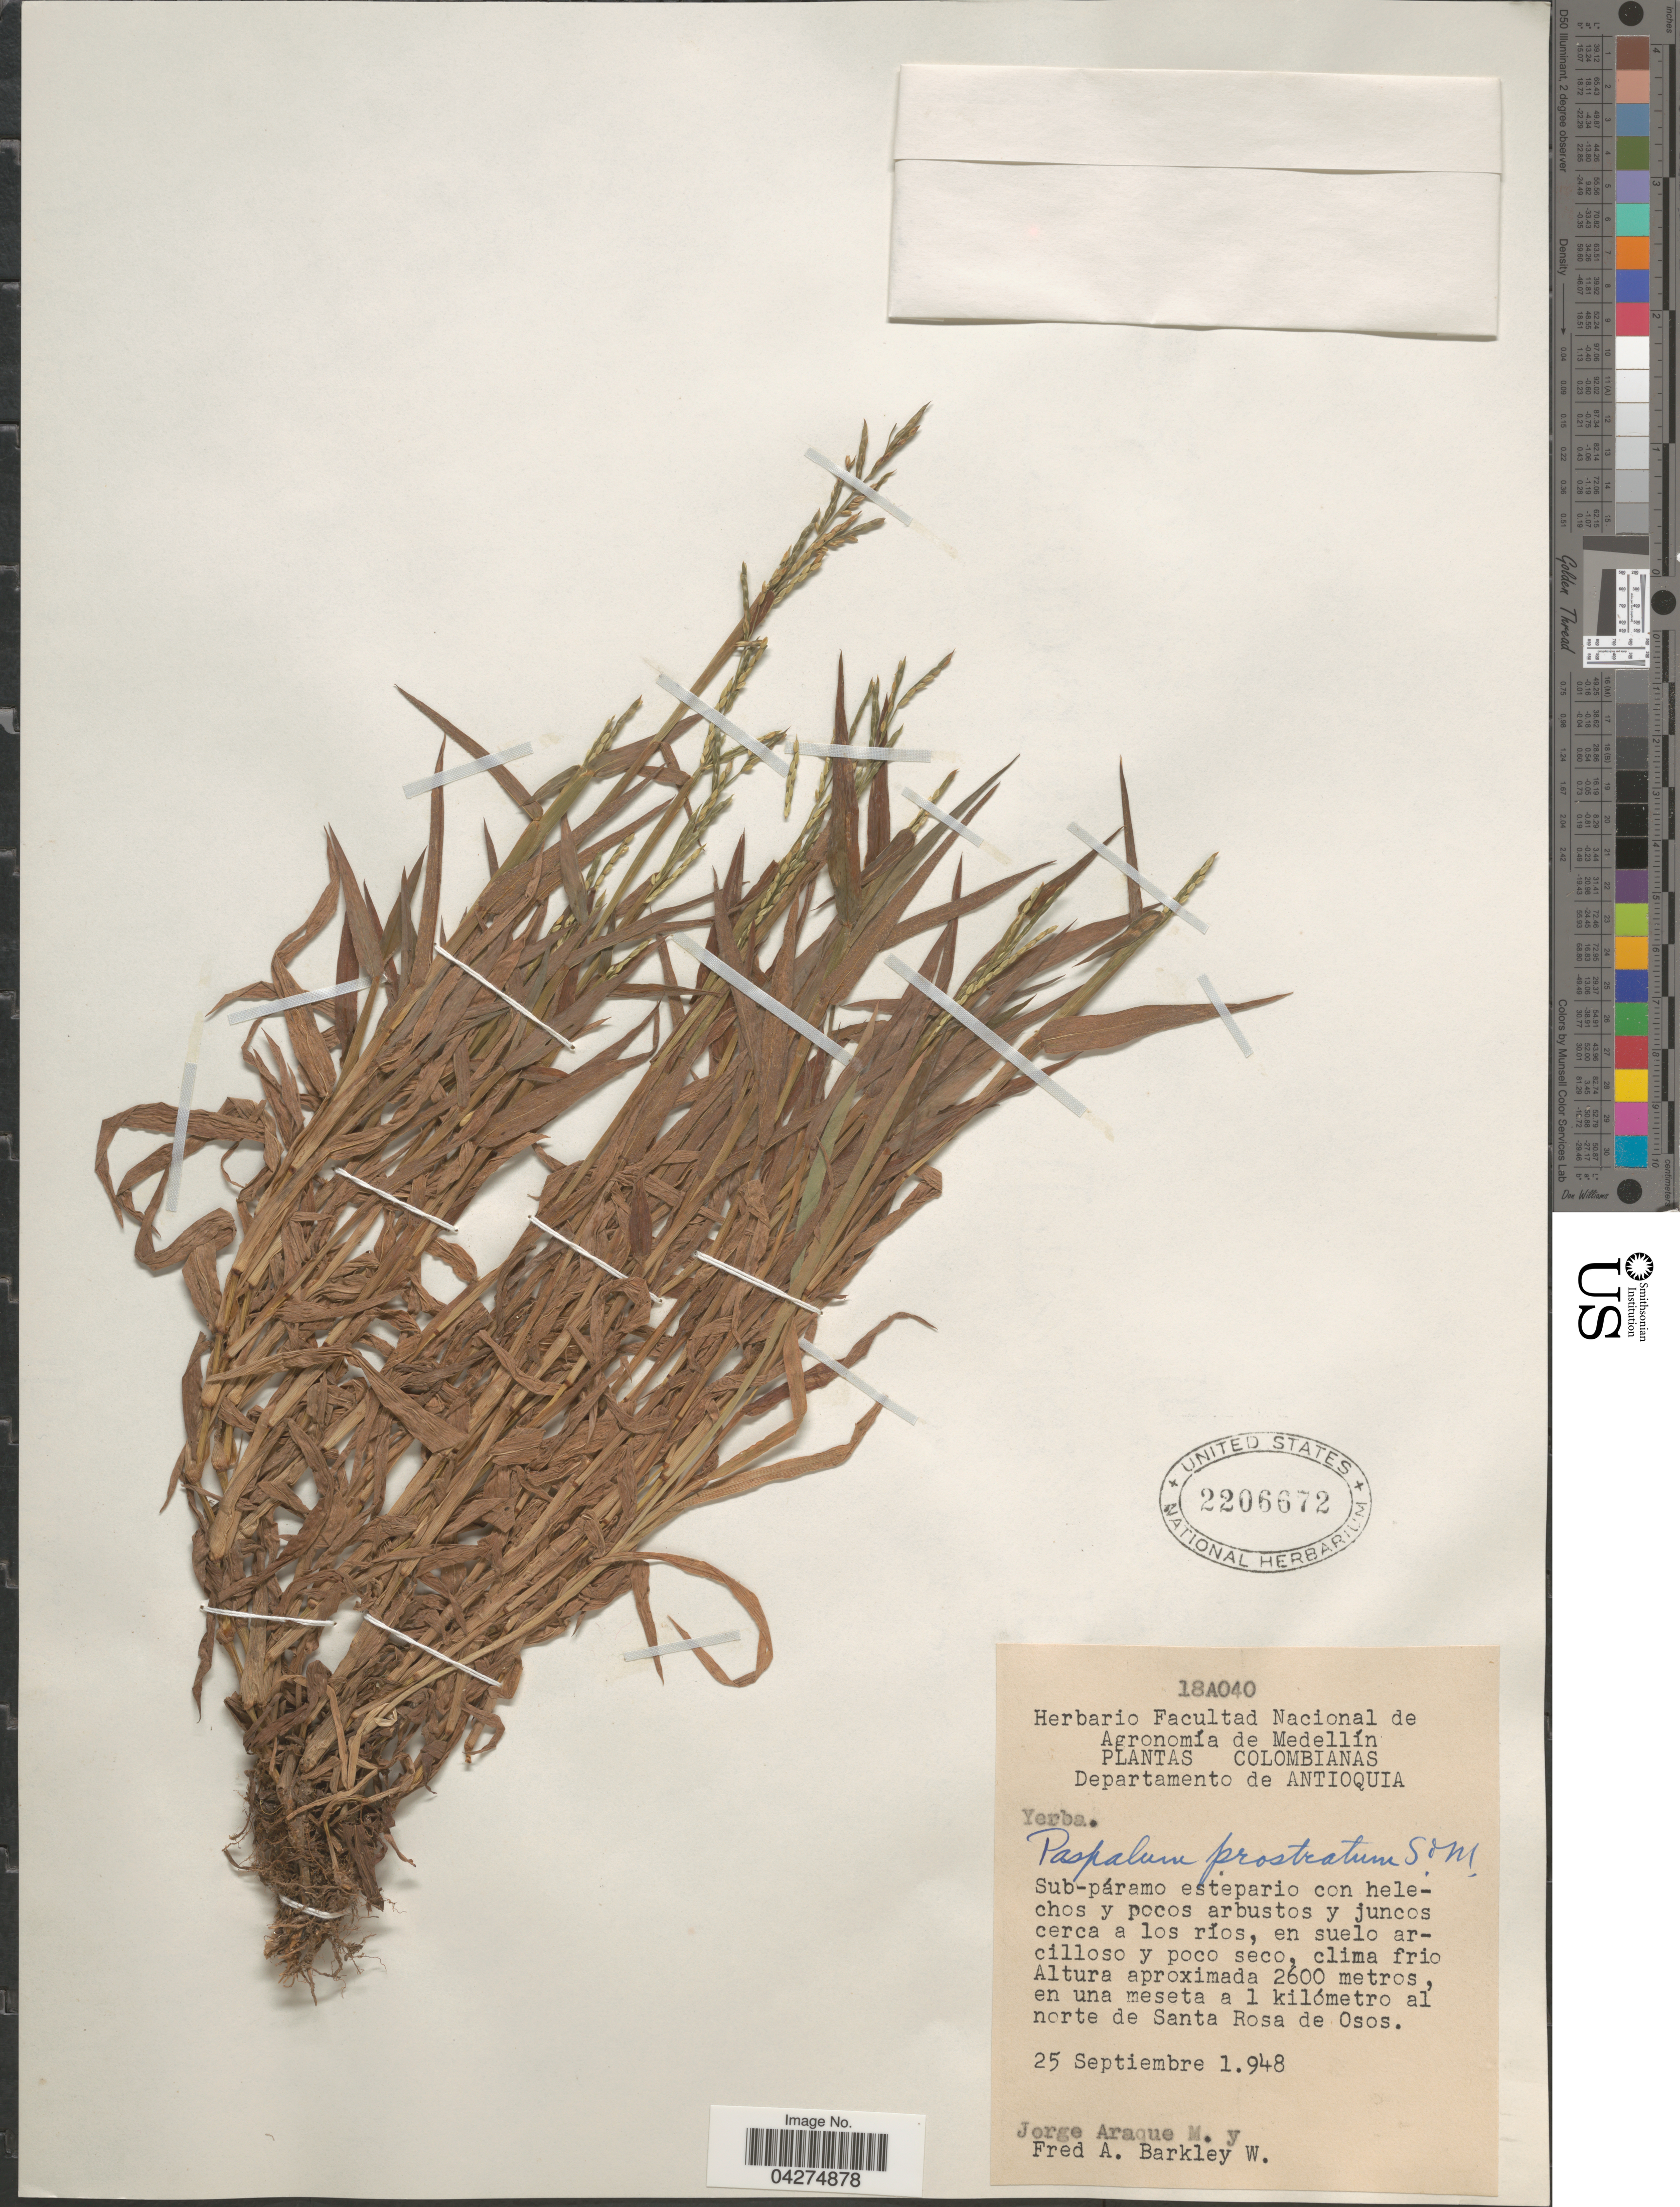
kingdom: Plantae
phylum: Tracheophyta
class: Liliopsida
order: Poales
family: Poaceae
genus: Paspalum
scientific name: Paspalum prostratum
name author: Scribn. & Merr.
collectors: J. Araque Molina & F. Barkley W.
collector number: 18A040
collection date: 1948-09-25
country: Colombia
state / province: Antioquia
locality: Departamento de Antioquia. En una meseta a 1 kilómetro al norte de Santa Rosa de Osos.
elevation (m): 2600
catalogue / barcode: US 2206672